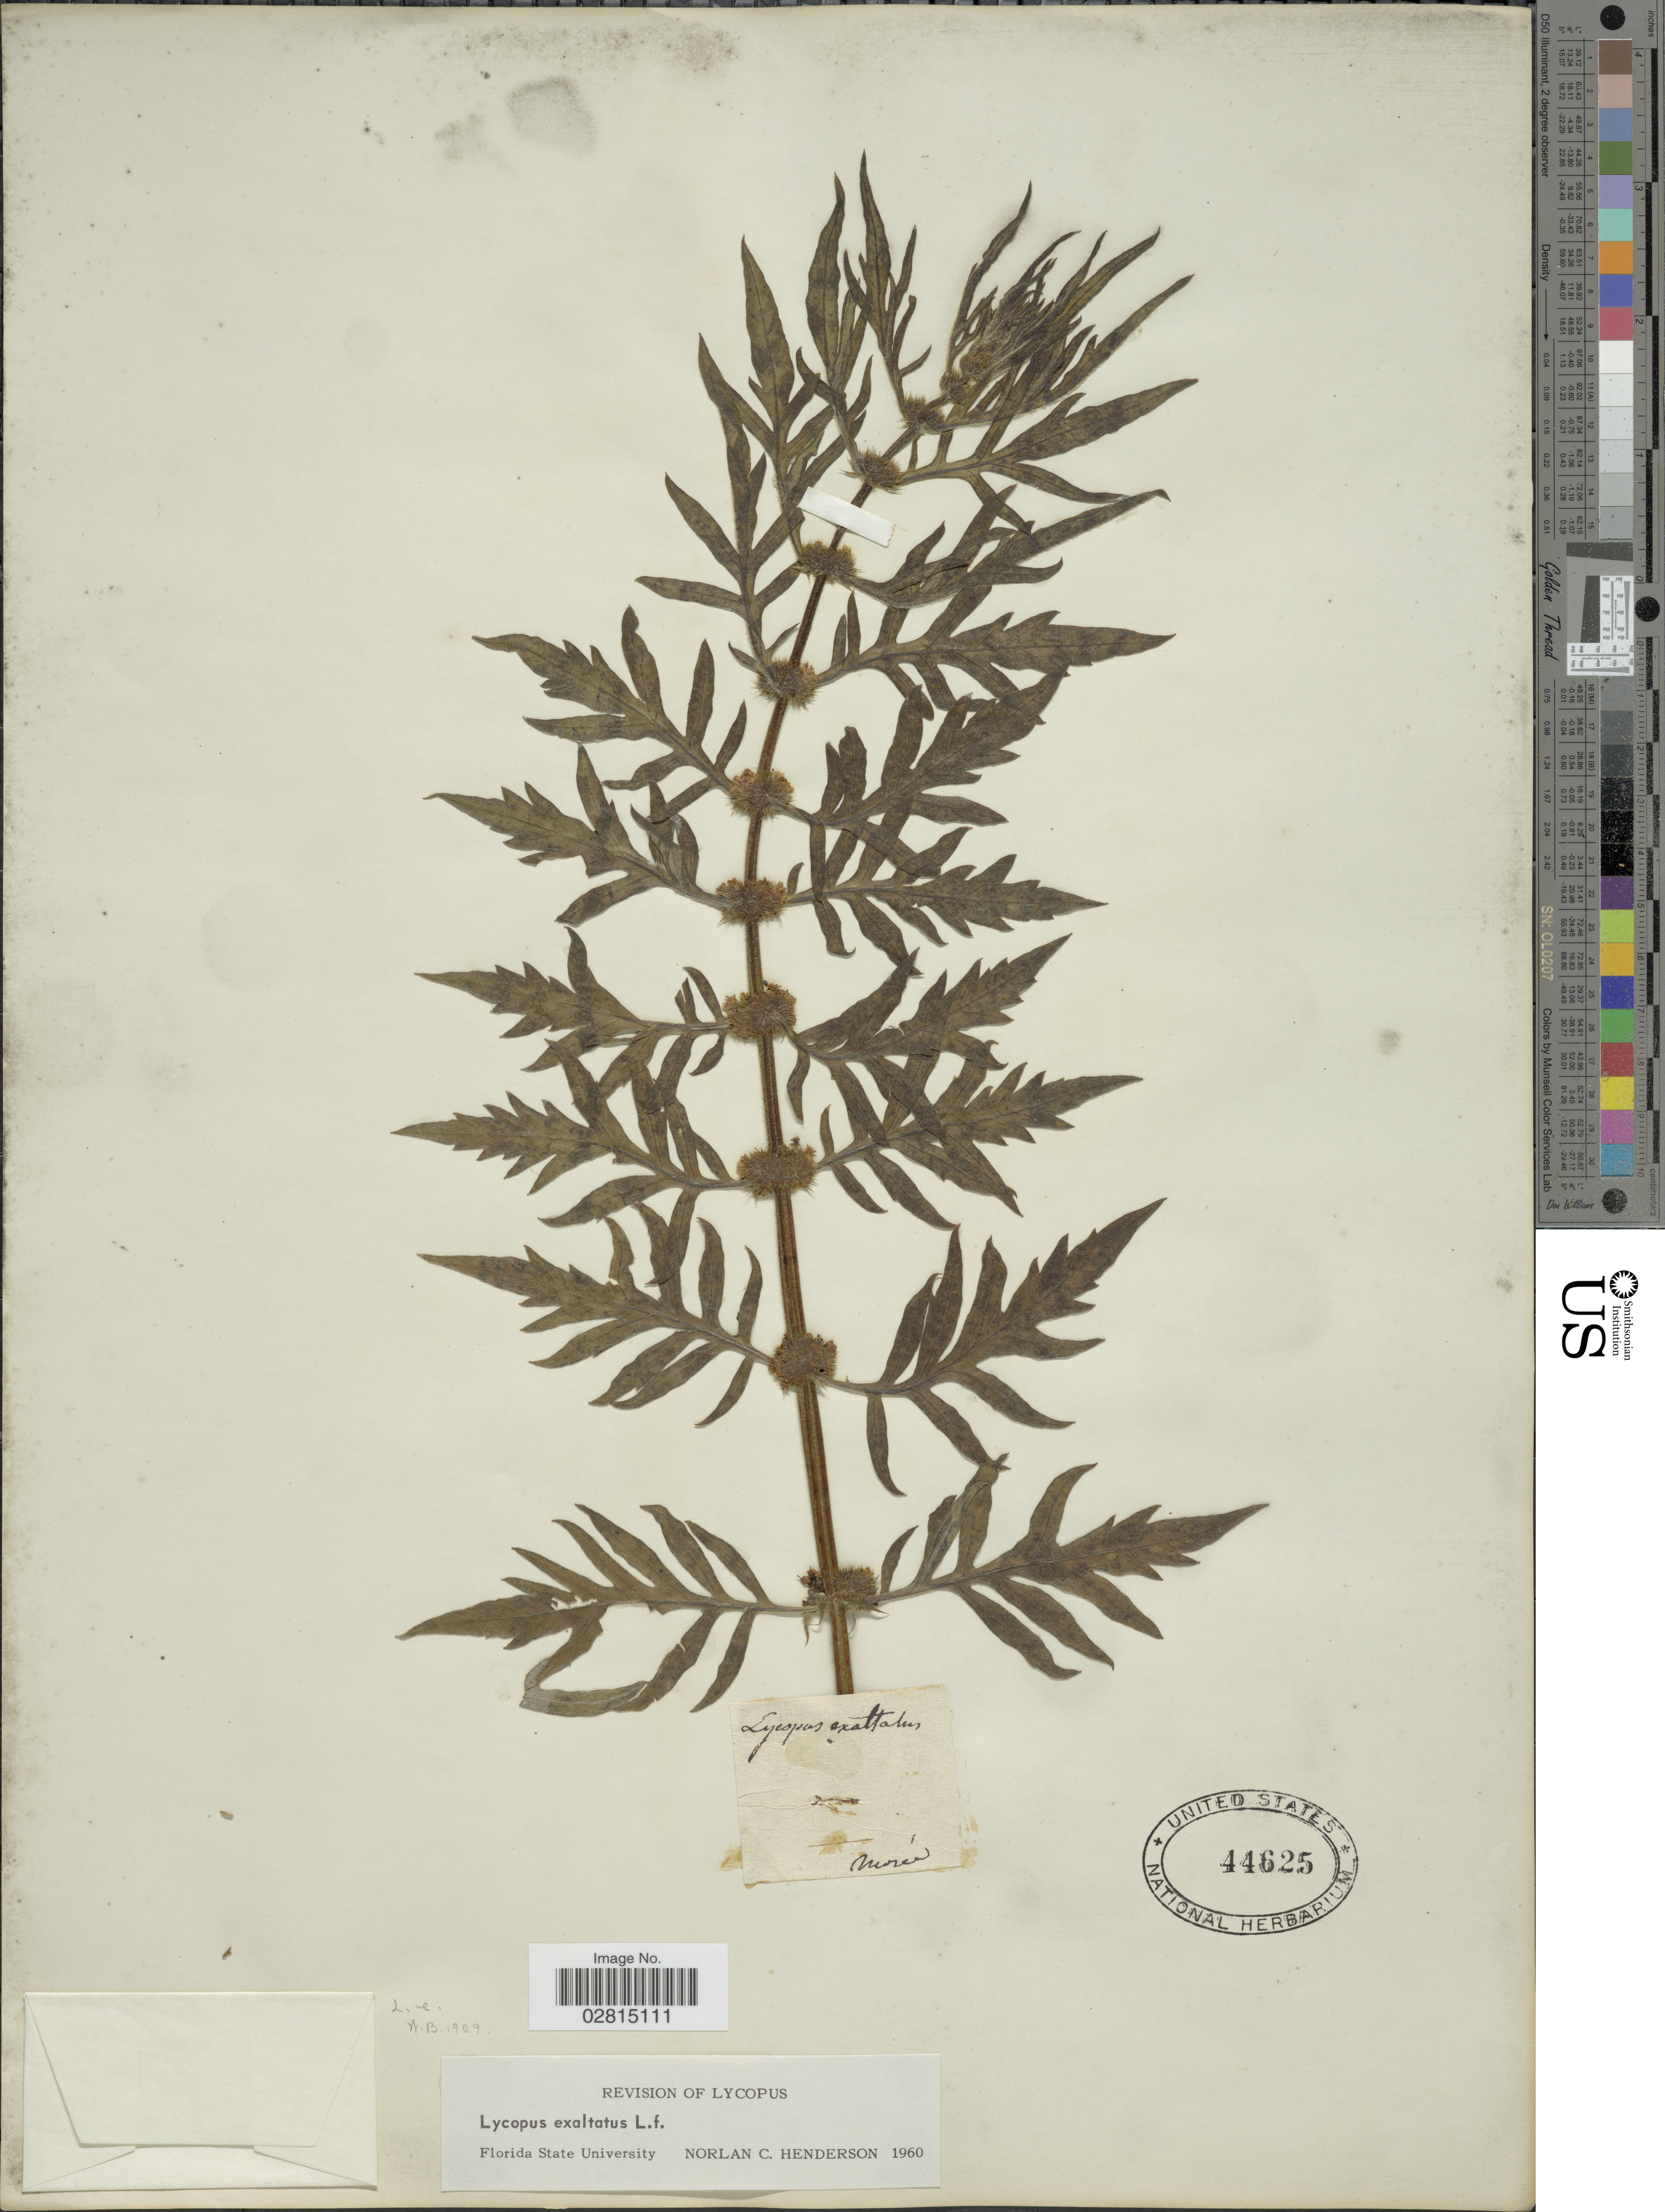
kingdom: Plantae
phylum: Tracheophyta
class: Magnoliopsida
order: Lamiales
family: Lamiaceae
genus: Lycopus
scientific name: Lycopus exaltatus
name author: L. f.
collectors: Morée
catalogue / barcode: US 44625